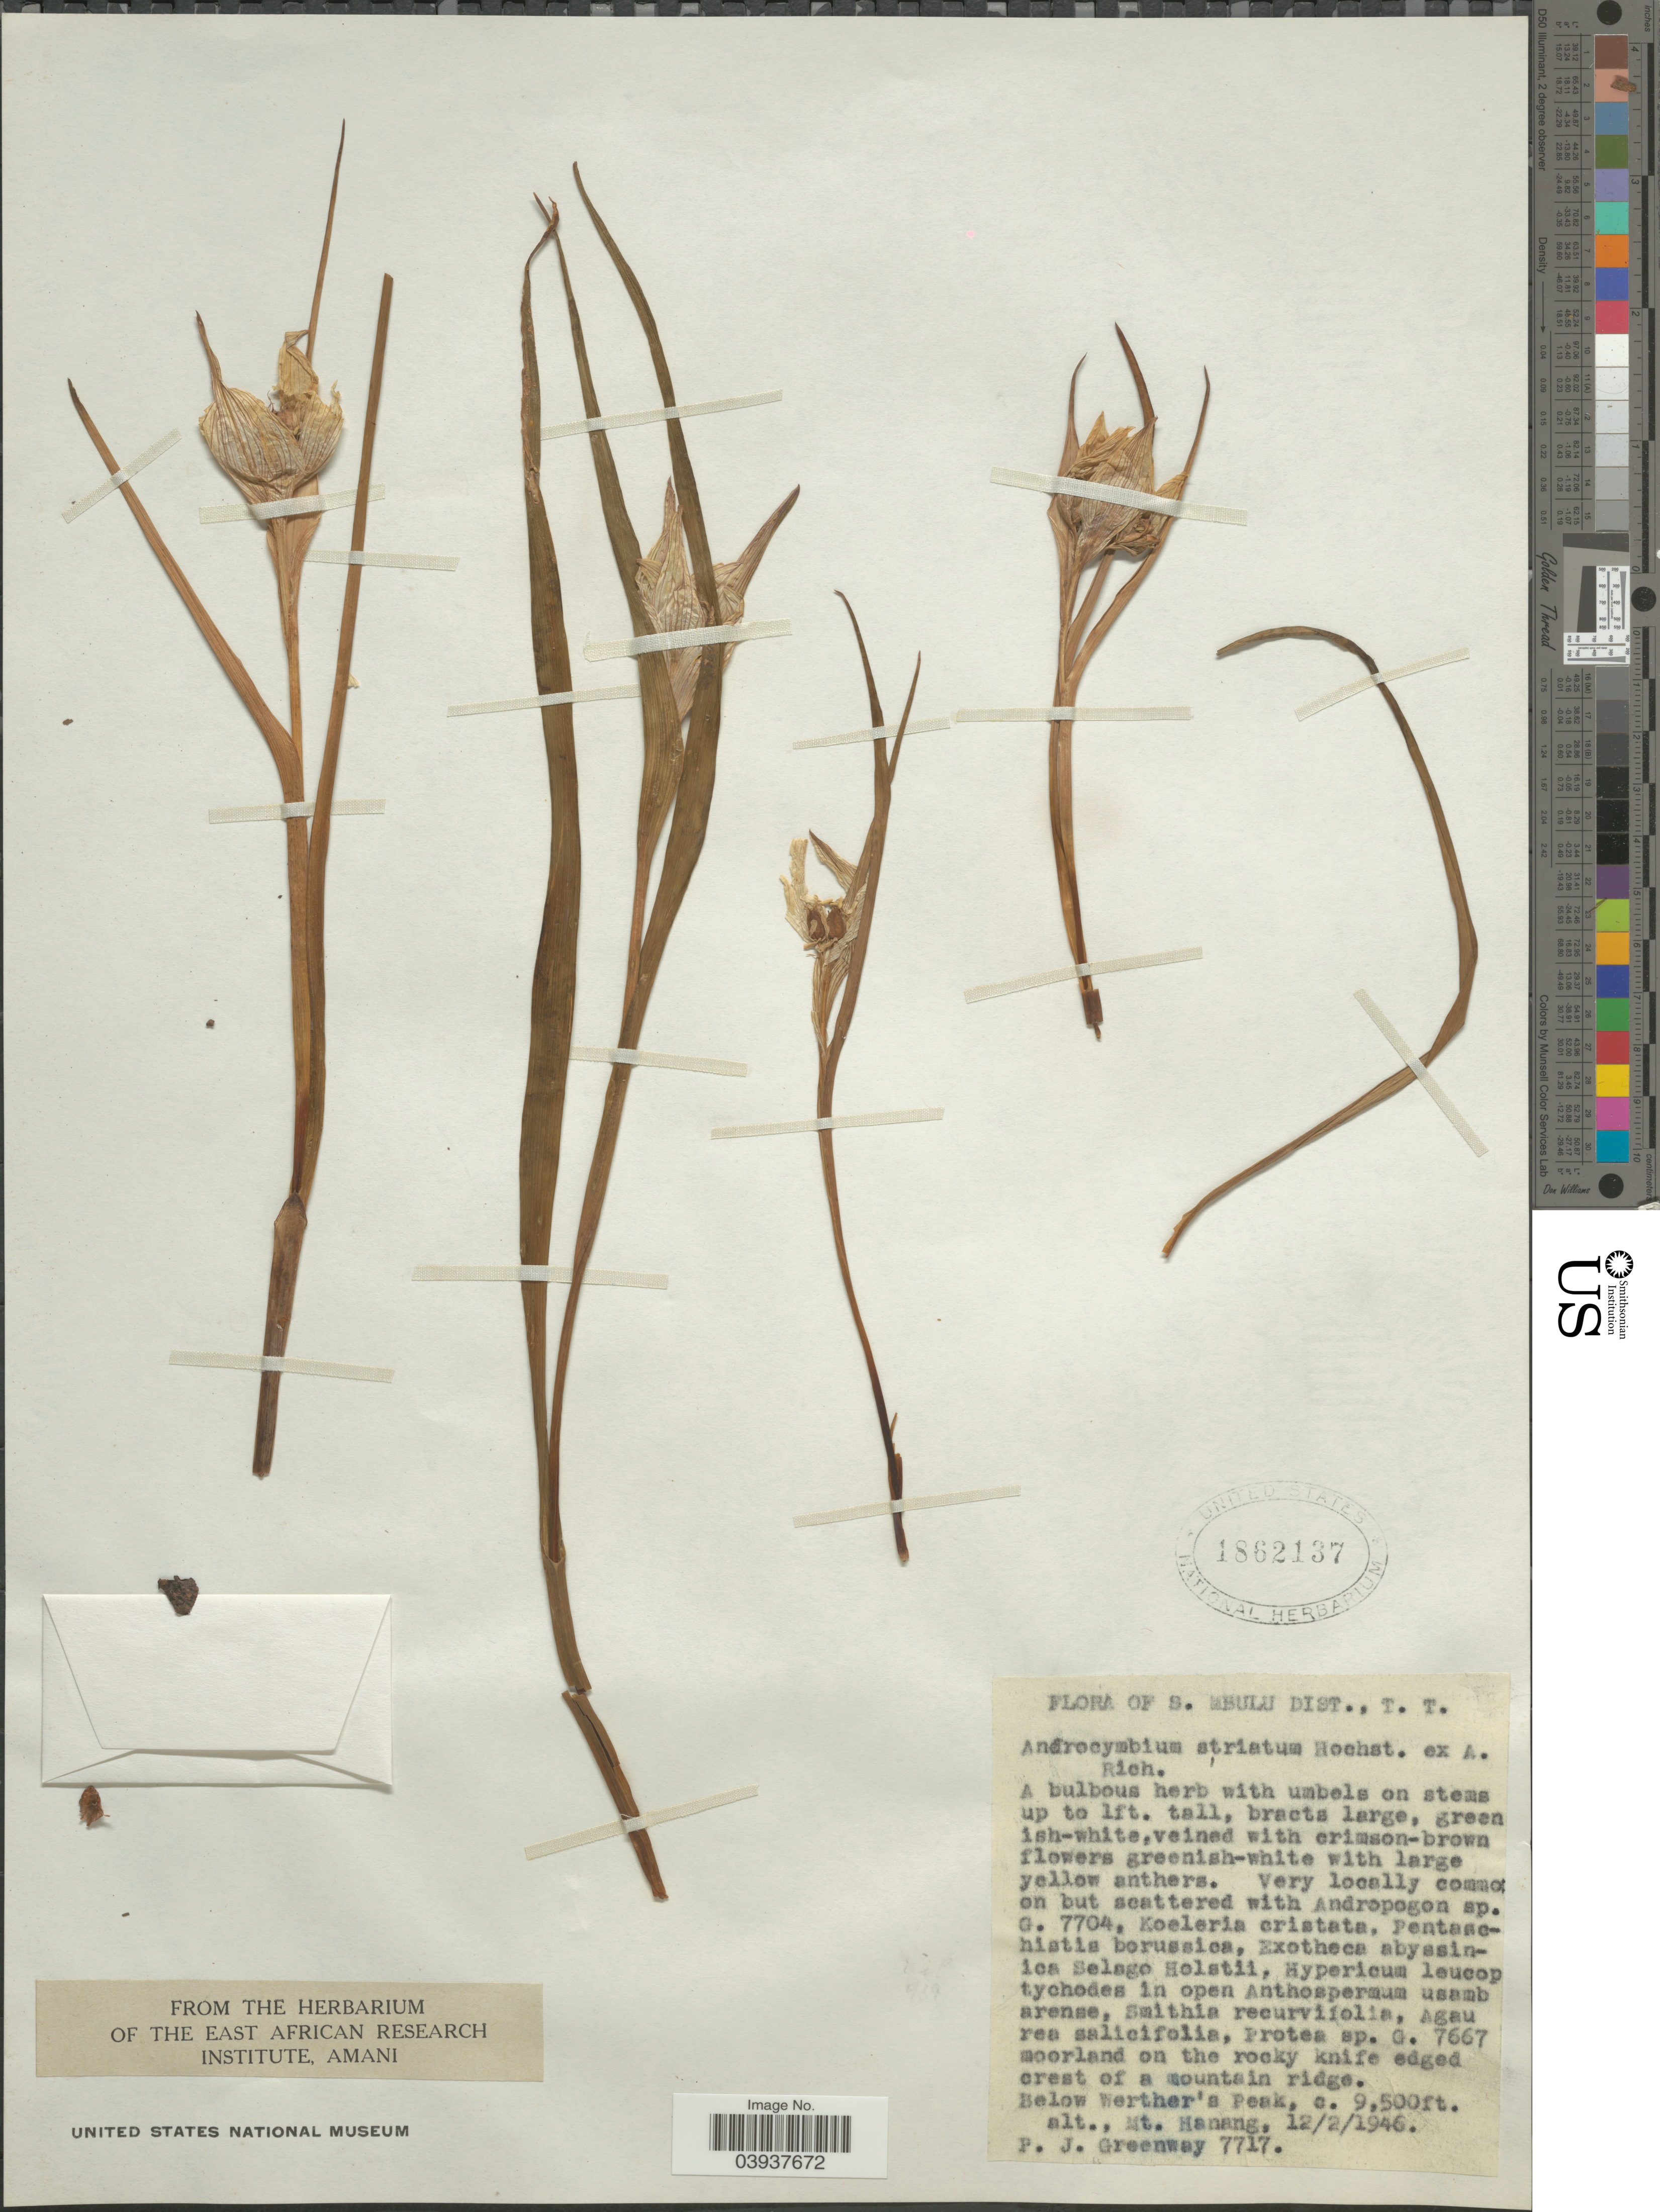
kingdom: Plantae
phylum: Tracheophyta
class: Liliopsida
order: Liliales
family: Colchicaceae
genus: Androcymbium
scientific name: Androcymbium striatum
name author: Hochst. ex A. Rich.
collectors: P. J. Greenway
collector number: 7717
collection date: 1946-02-12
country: Tanzania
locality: S. Mbulu Dist., T. T. Below Werther's Peak, Mt. Hanang.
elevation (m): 2896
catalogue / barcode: US 1862137